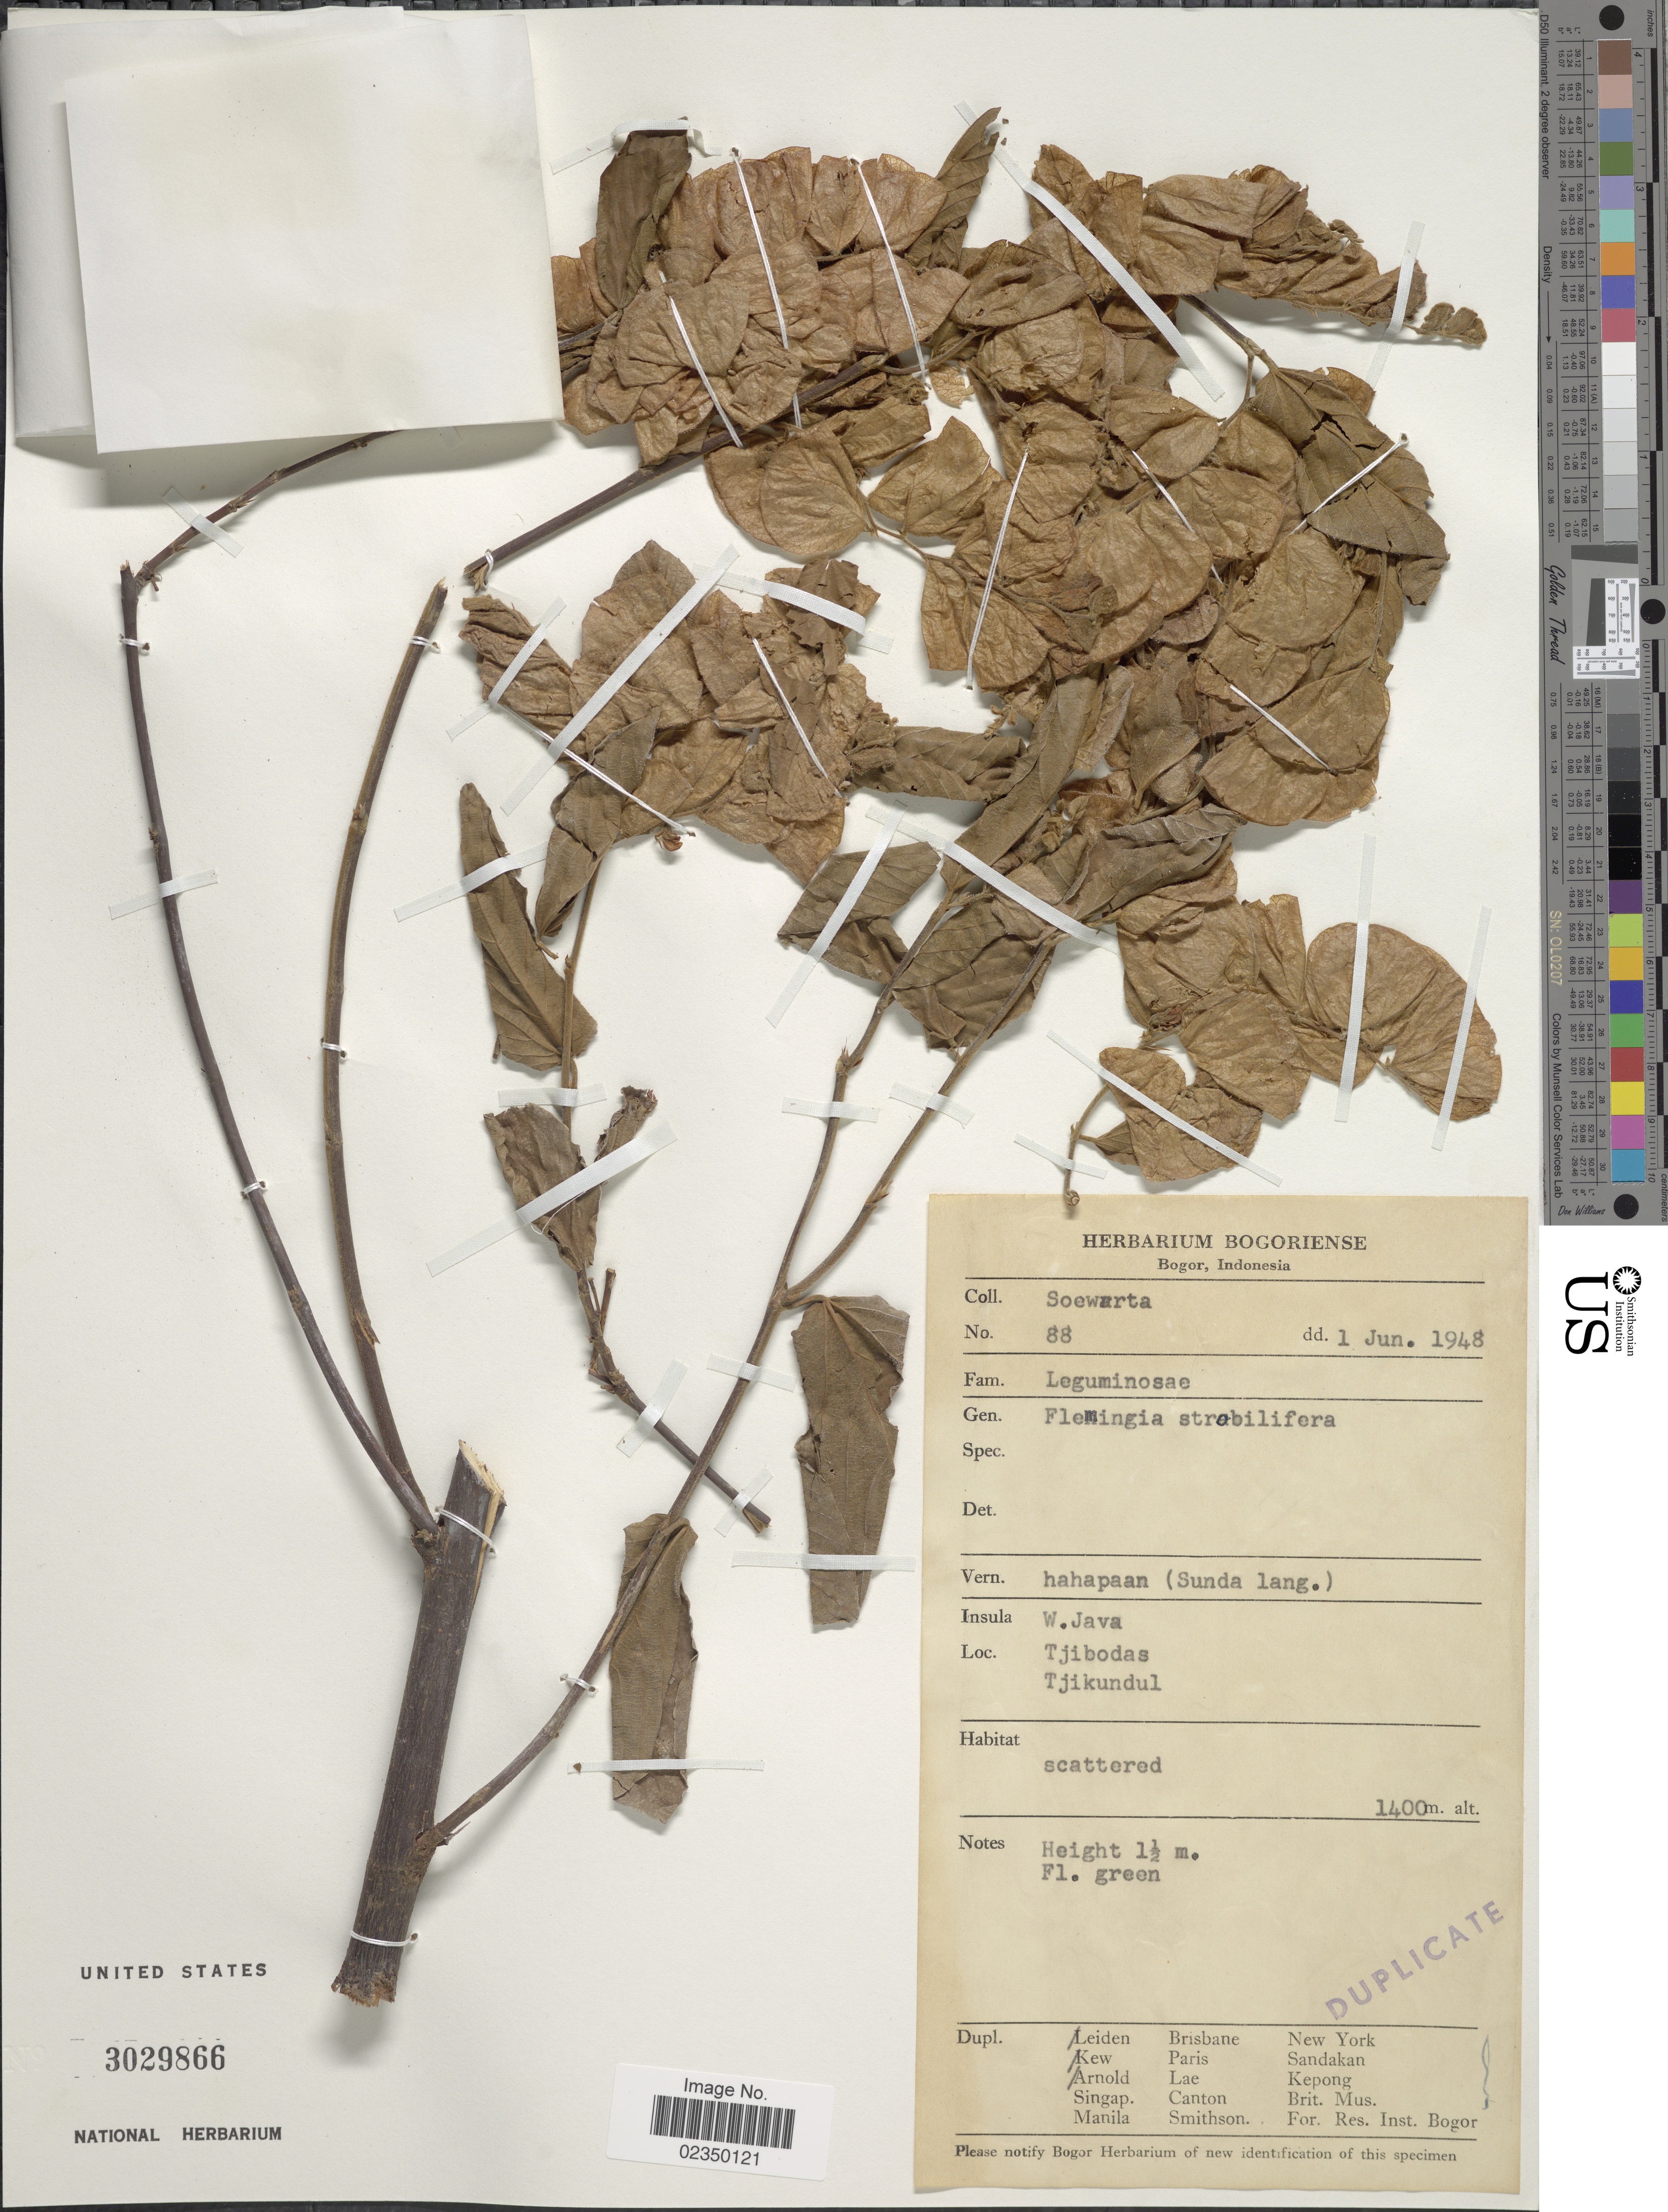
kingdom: Plantae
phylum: Tracheophyta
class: Magnoliopsida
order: Fabales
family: Fabaceae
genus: Flemingia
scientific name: Flemingia strobilifera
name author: (L.) W.T. Aiton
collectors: Soewarta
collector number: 88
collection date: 1948-06-01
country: Indonesia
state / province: Java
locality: Insula W. Java, Tjibodas Tjikundul.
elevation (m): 1400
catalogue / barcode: US 3029866